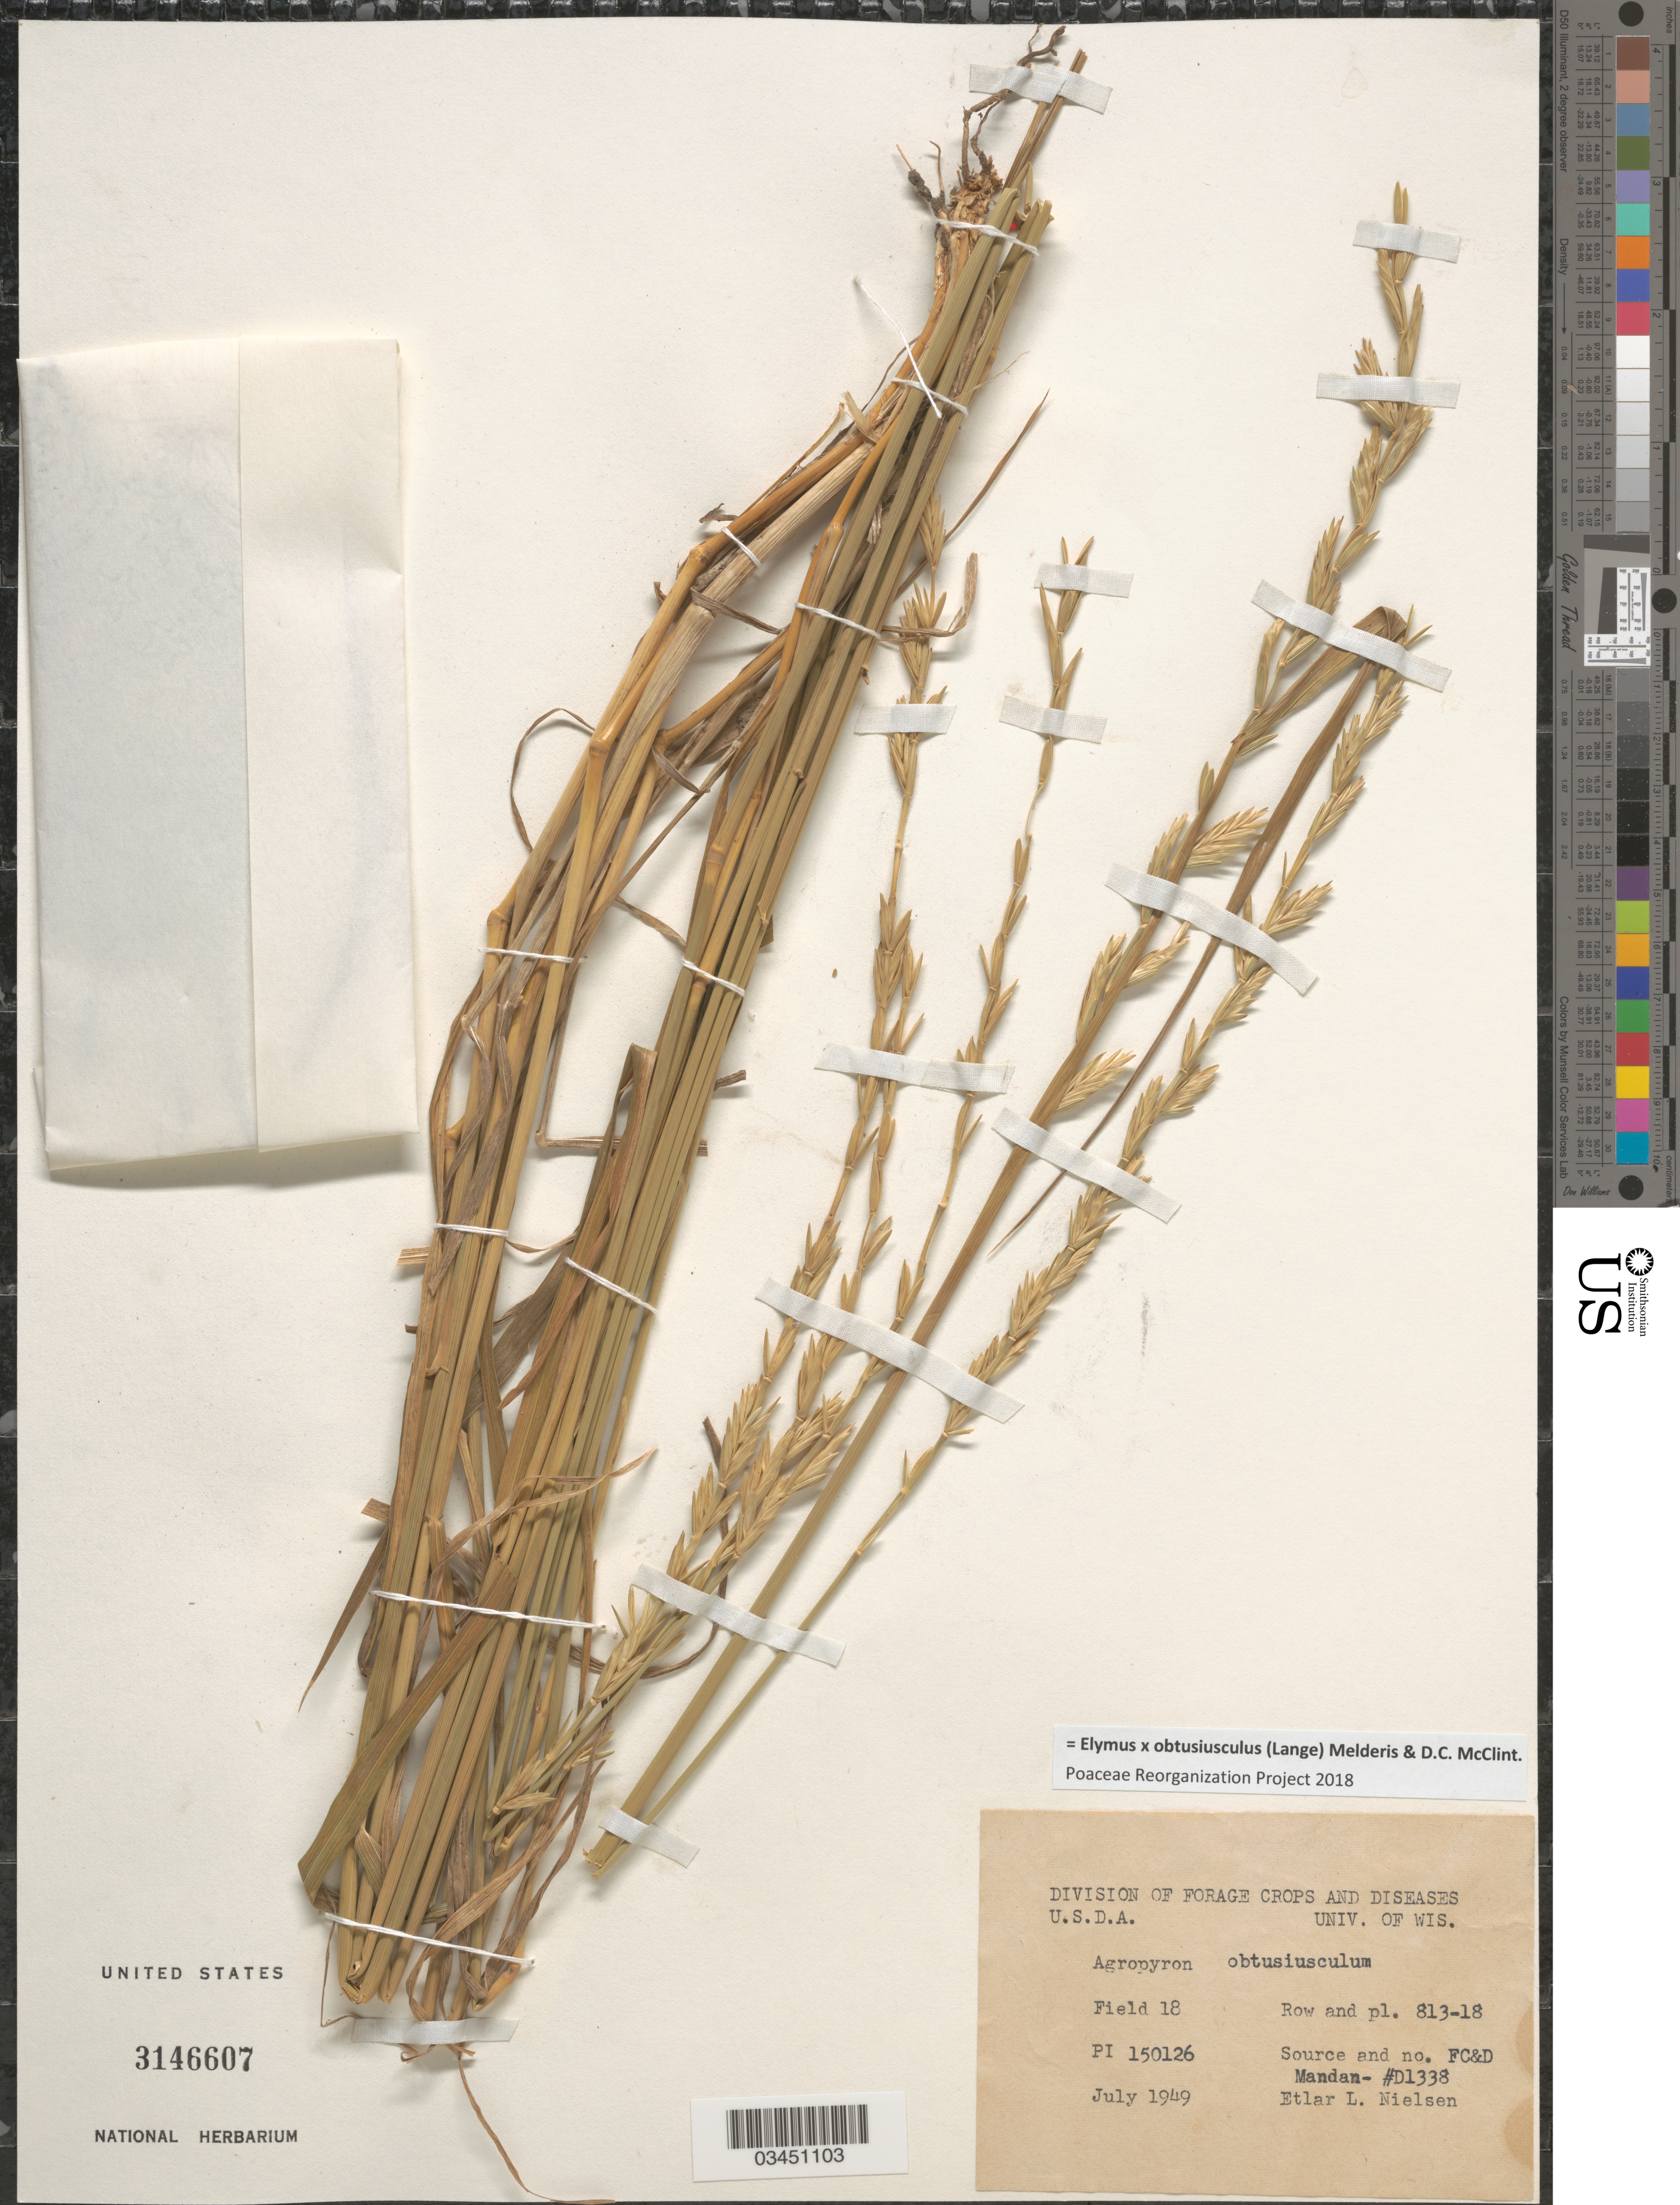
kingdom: Plantae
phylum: Tracheophyta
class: Liliopsida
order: Poales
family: Poaceae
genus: Elymus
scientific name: Elymus x obtusiusculus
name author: (Lange) Melderis & D.C. McClint.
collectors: E. L. Nielsen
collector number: PI150126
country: United States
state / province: Wisconsin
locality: Division of Forage Crops and Diseases U.S.D.A. Univ. of Wis. Field 18 Row and pl. 813-18.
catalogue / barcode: US 3146607